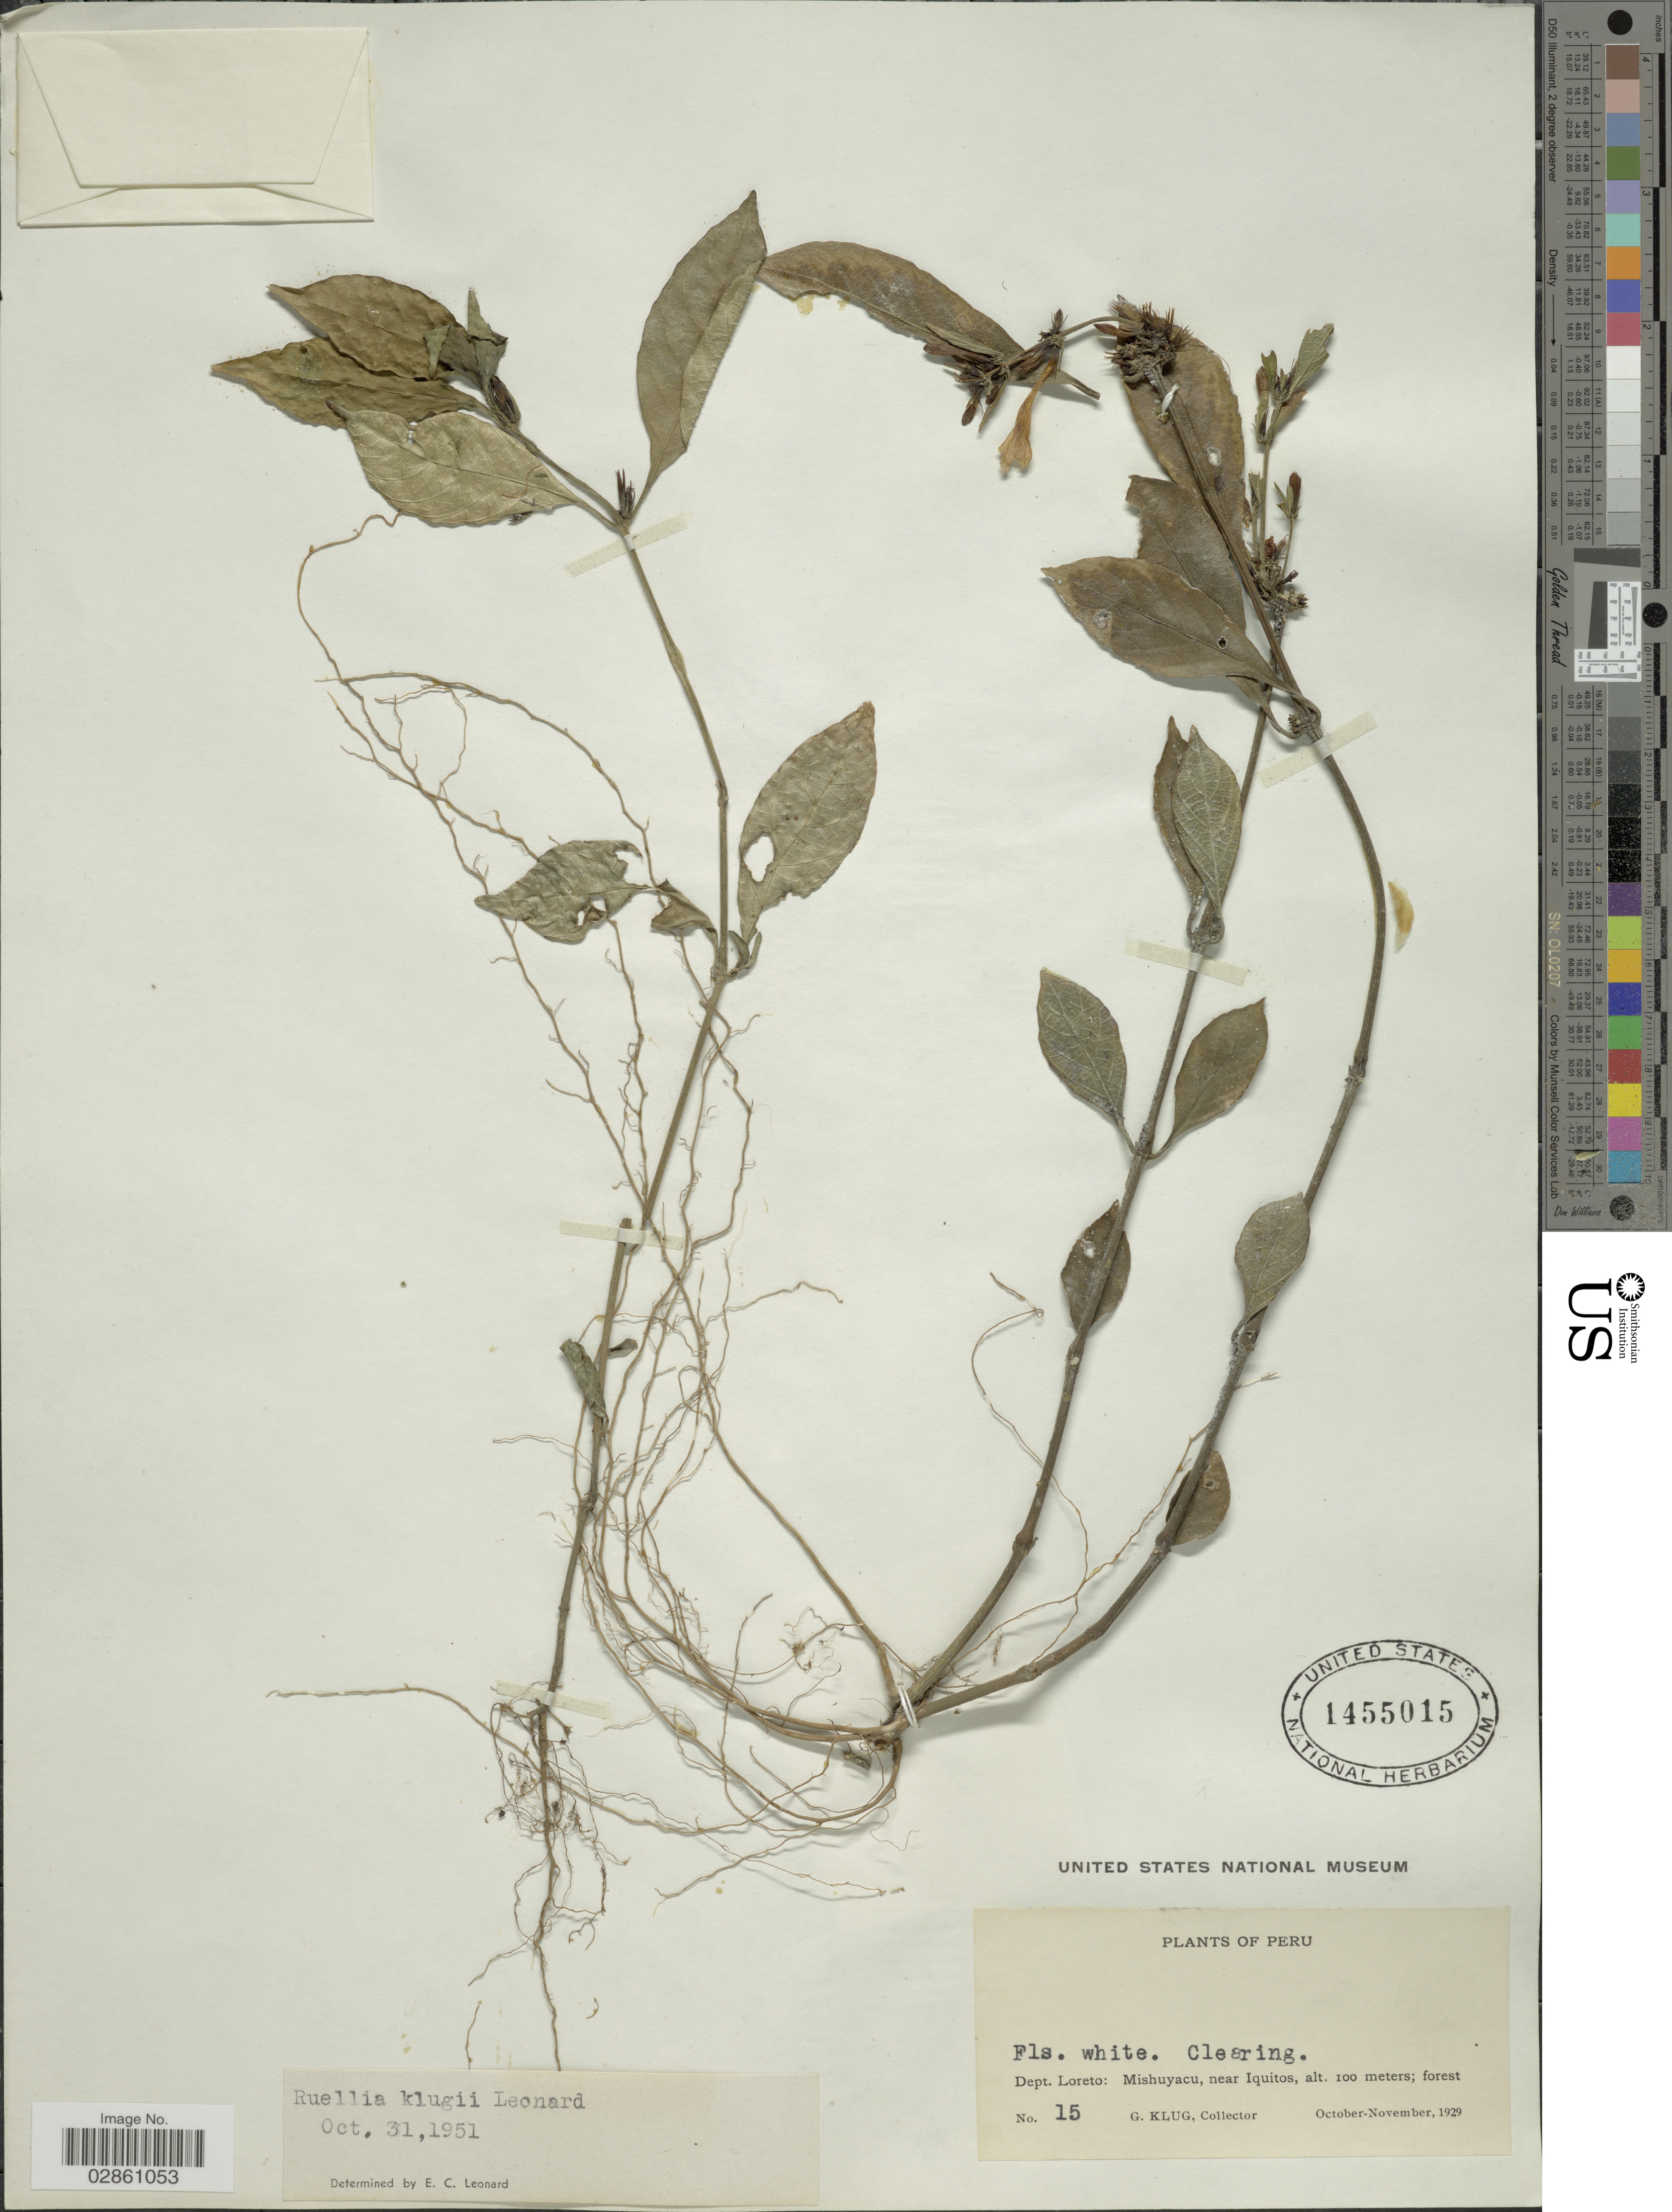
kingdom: Plantae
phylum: Tracheophyta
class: Magnoliopsida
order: Lamiales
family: Acanthaceae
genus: Ruellia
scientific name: Ruellia klugii Leonard sp. nov. ined.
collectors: G. Klug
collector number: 15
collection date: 1929-10/1929-11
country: Peru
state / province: Loreto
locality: Mishuyacu, near Iquitos.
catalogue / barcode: US 1455015